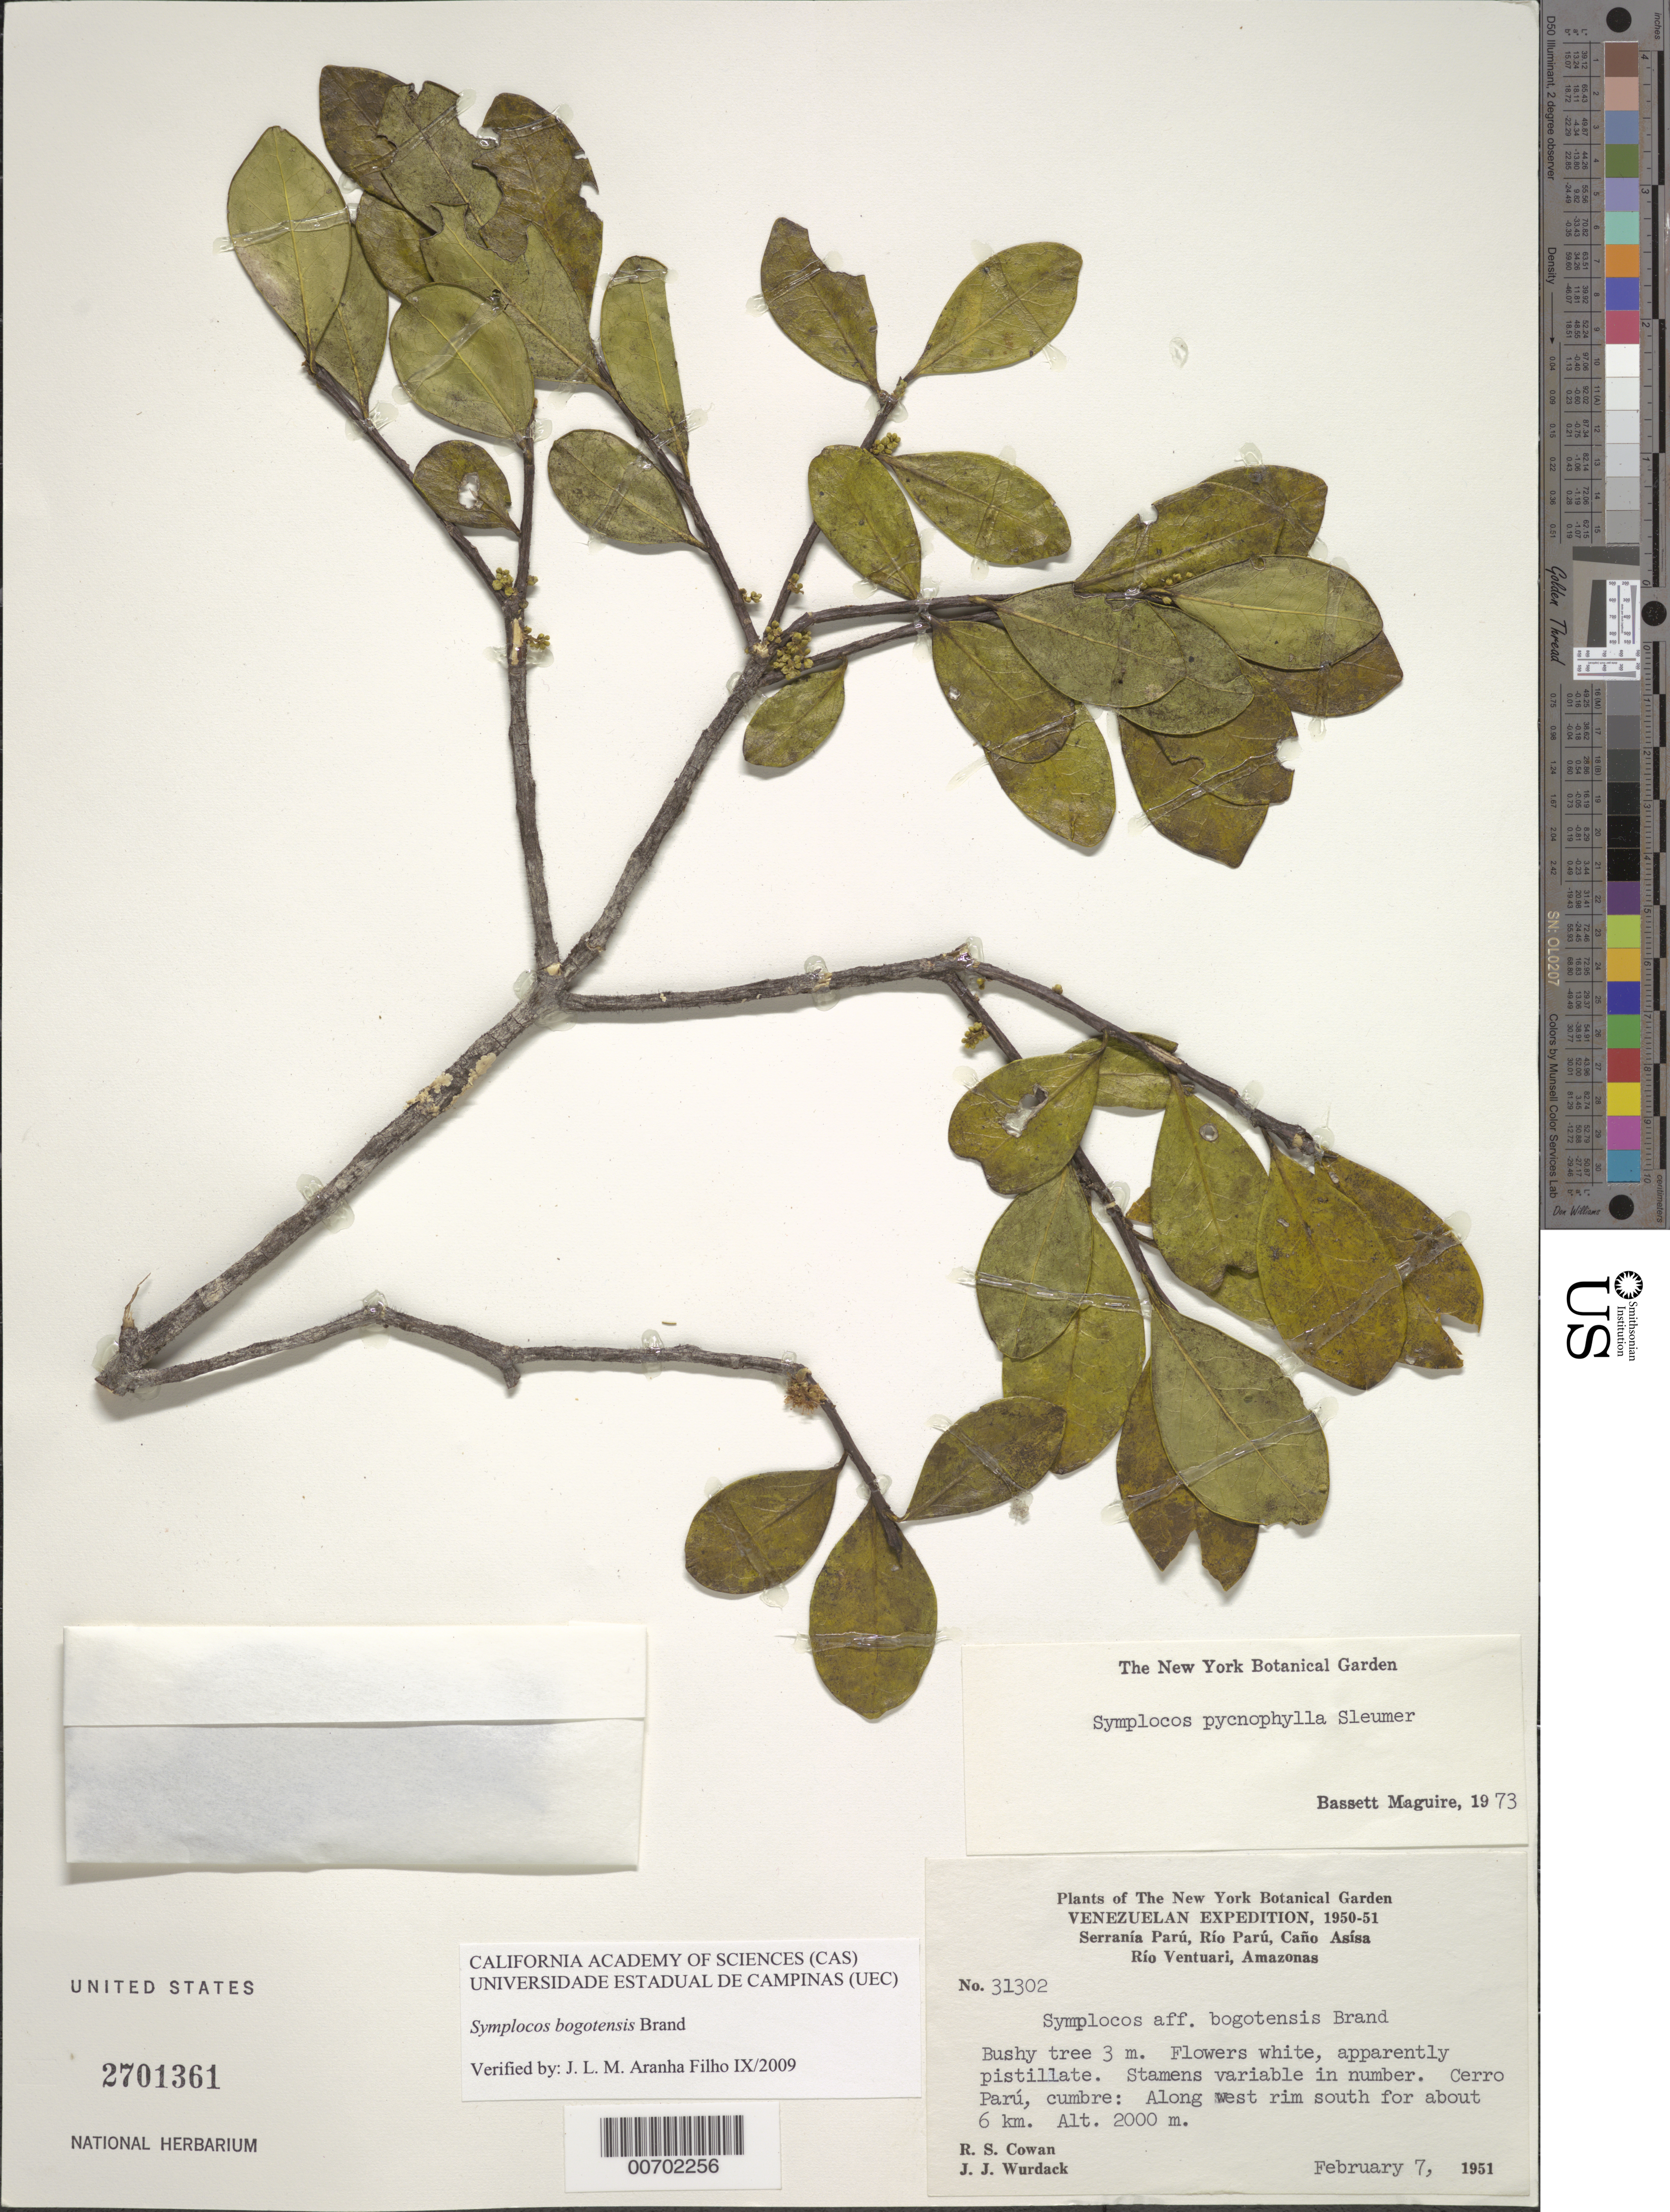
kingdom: Plantae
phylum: Tracheophyta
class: Magnoliopsida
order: Ericales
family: Symplocaceae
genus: Symplocos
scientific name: Symplocos bogotensis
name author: Brand in Engl.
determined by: Aranha Filho, João L. M.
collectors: R. S. Cowan & J. J. Wurdack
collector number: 31302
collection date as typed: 7-Feb-51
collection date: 1951-02-07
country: Venezuela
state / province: Amazonas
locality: Cerro Parú, W rim for 6 km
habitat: Cumbre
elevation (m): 2000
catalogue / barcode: US 2701361